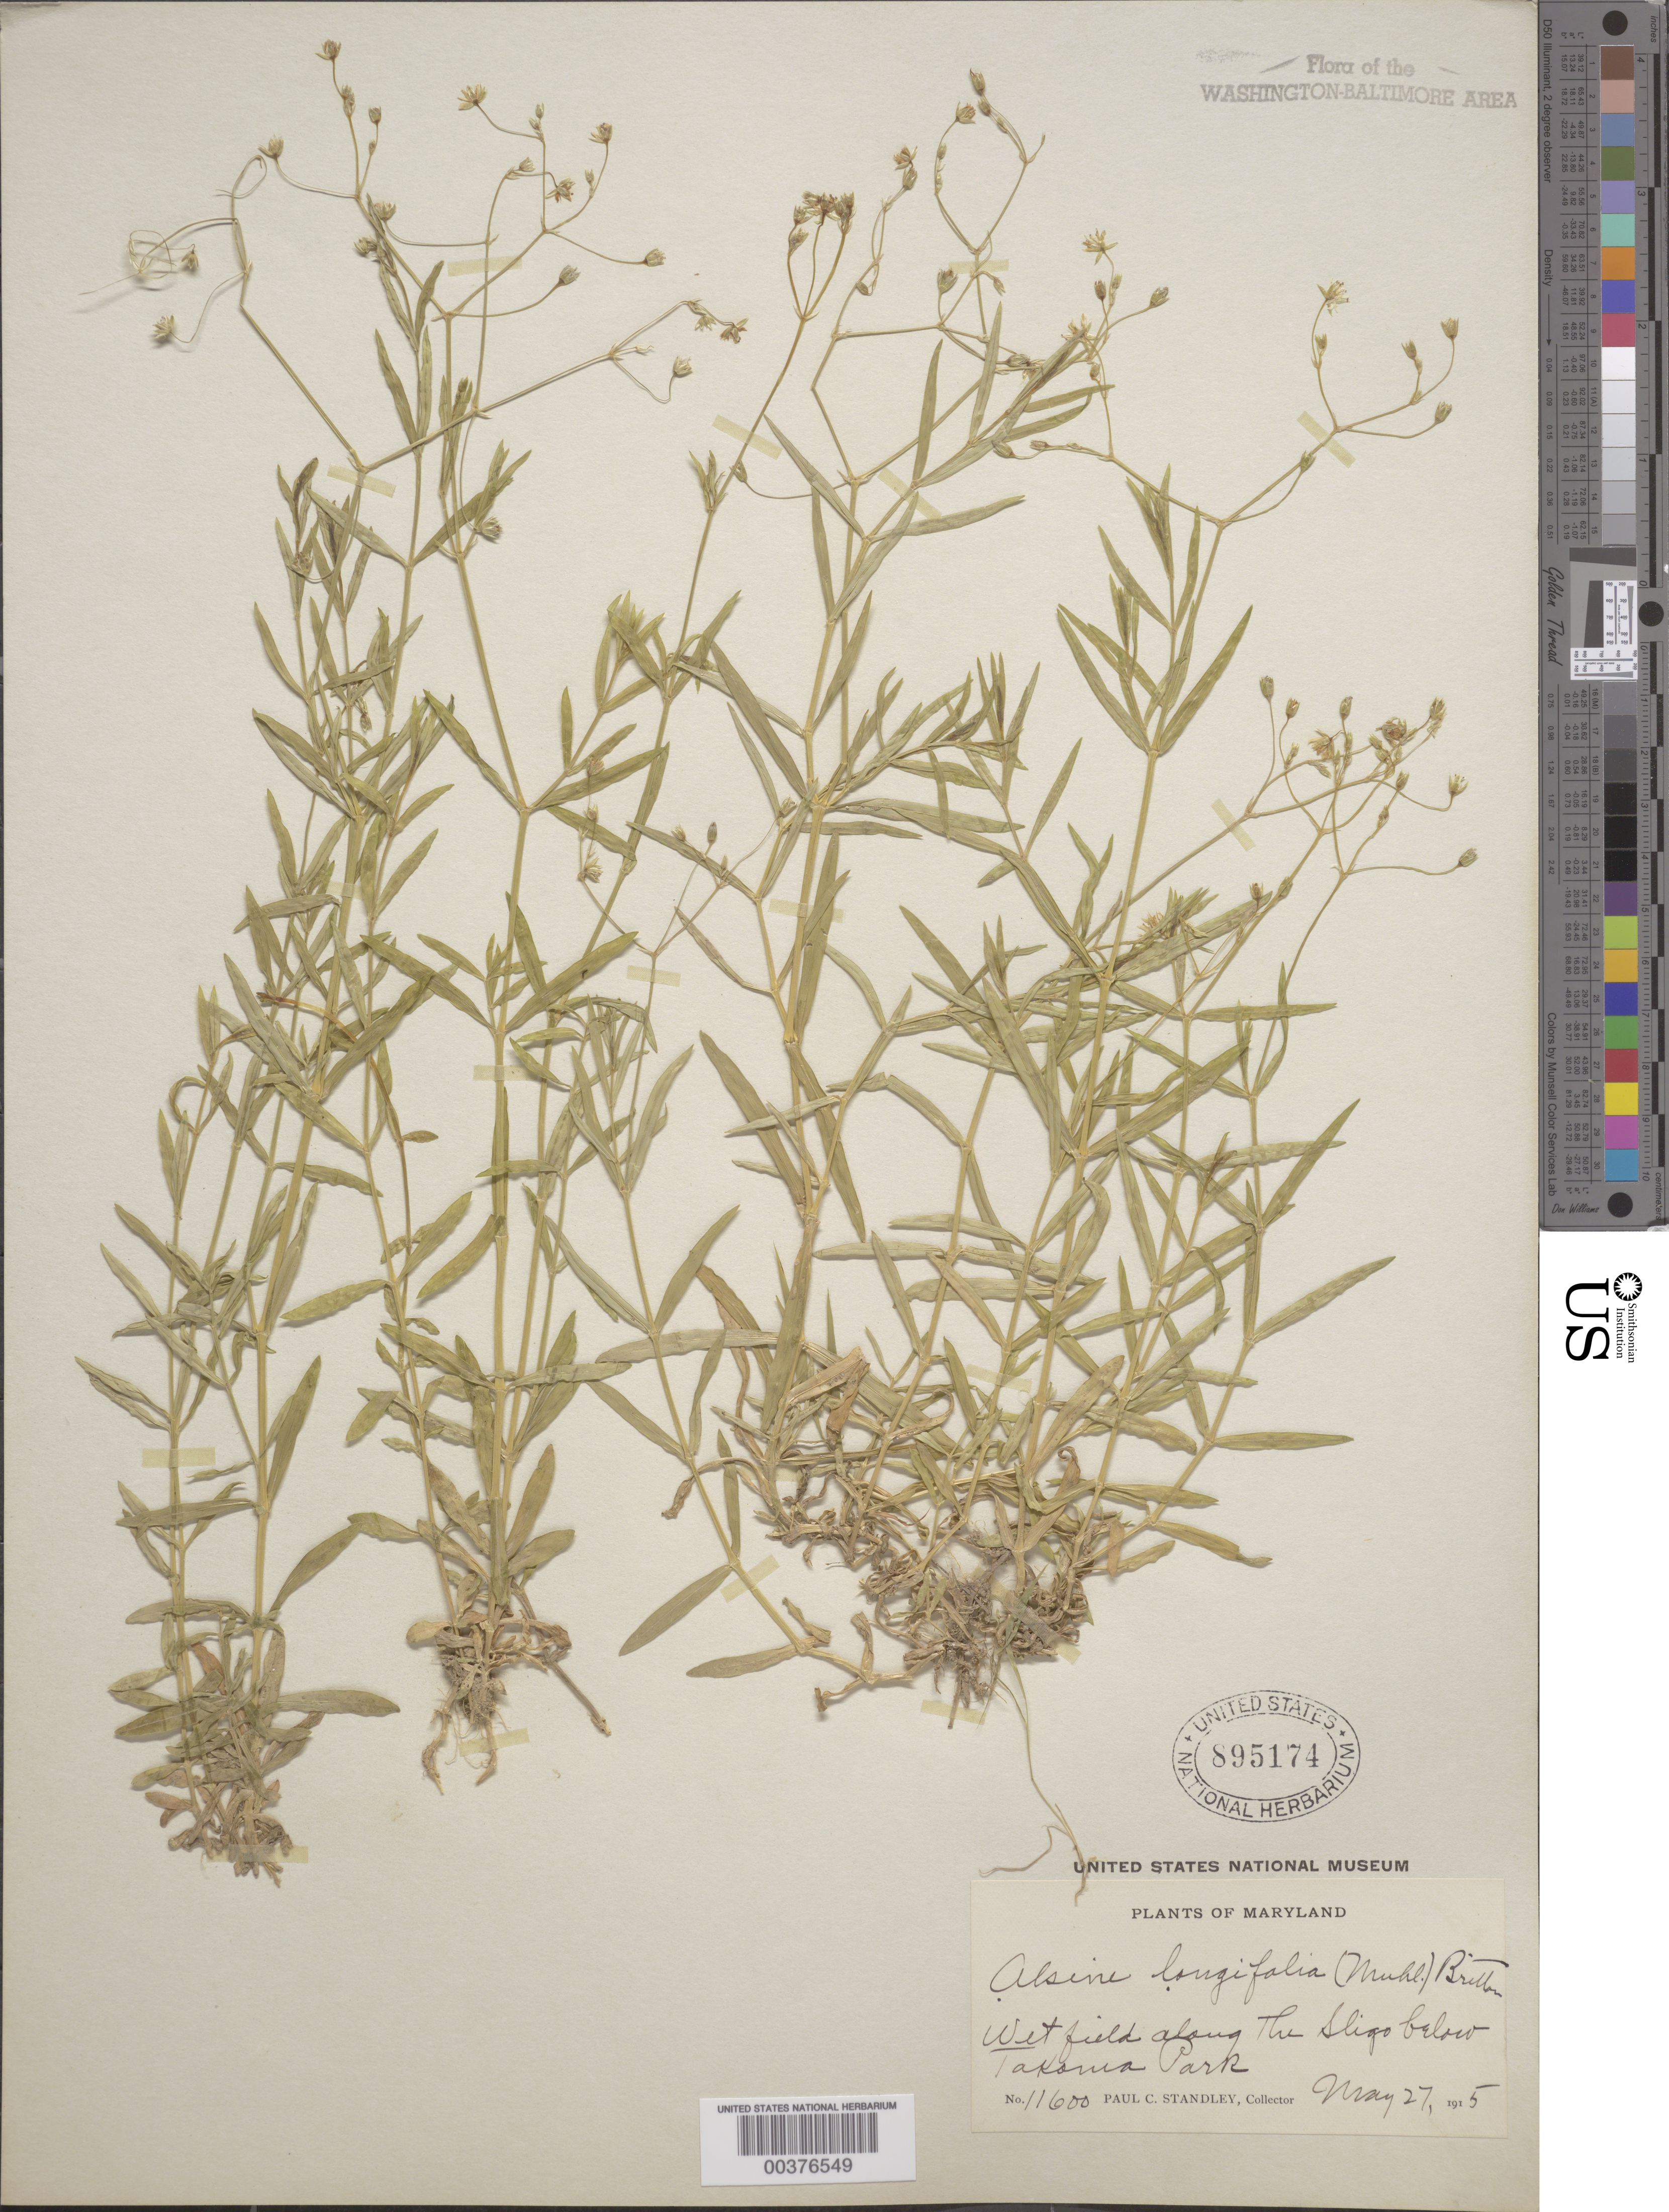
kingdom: Plantae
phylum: Tracheophyta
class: Magnoliopsida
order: Caryophyllales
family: Caryophyllaceae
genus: Stellaria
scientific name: Stellaria longifolia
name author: Muhl. ex Willd.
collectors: P. C. Standley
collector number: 11600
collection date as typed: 27 May 1915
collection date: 1915-05-27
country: United States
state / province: Maryland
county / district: Montgomery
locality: Sligo below Takoma Park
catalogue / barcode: US 895174